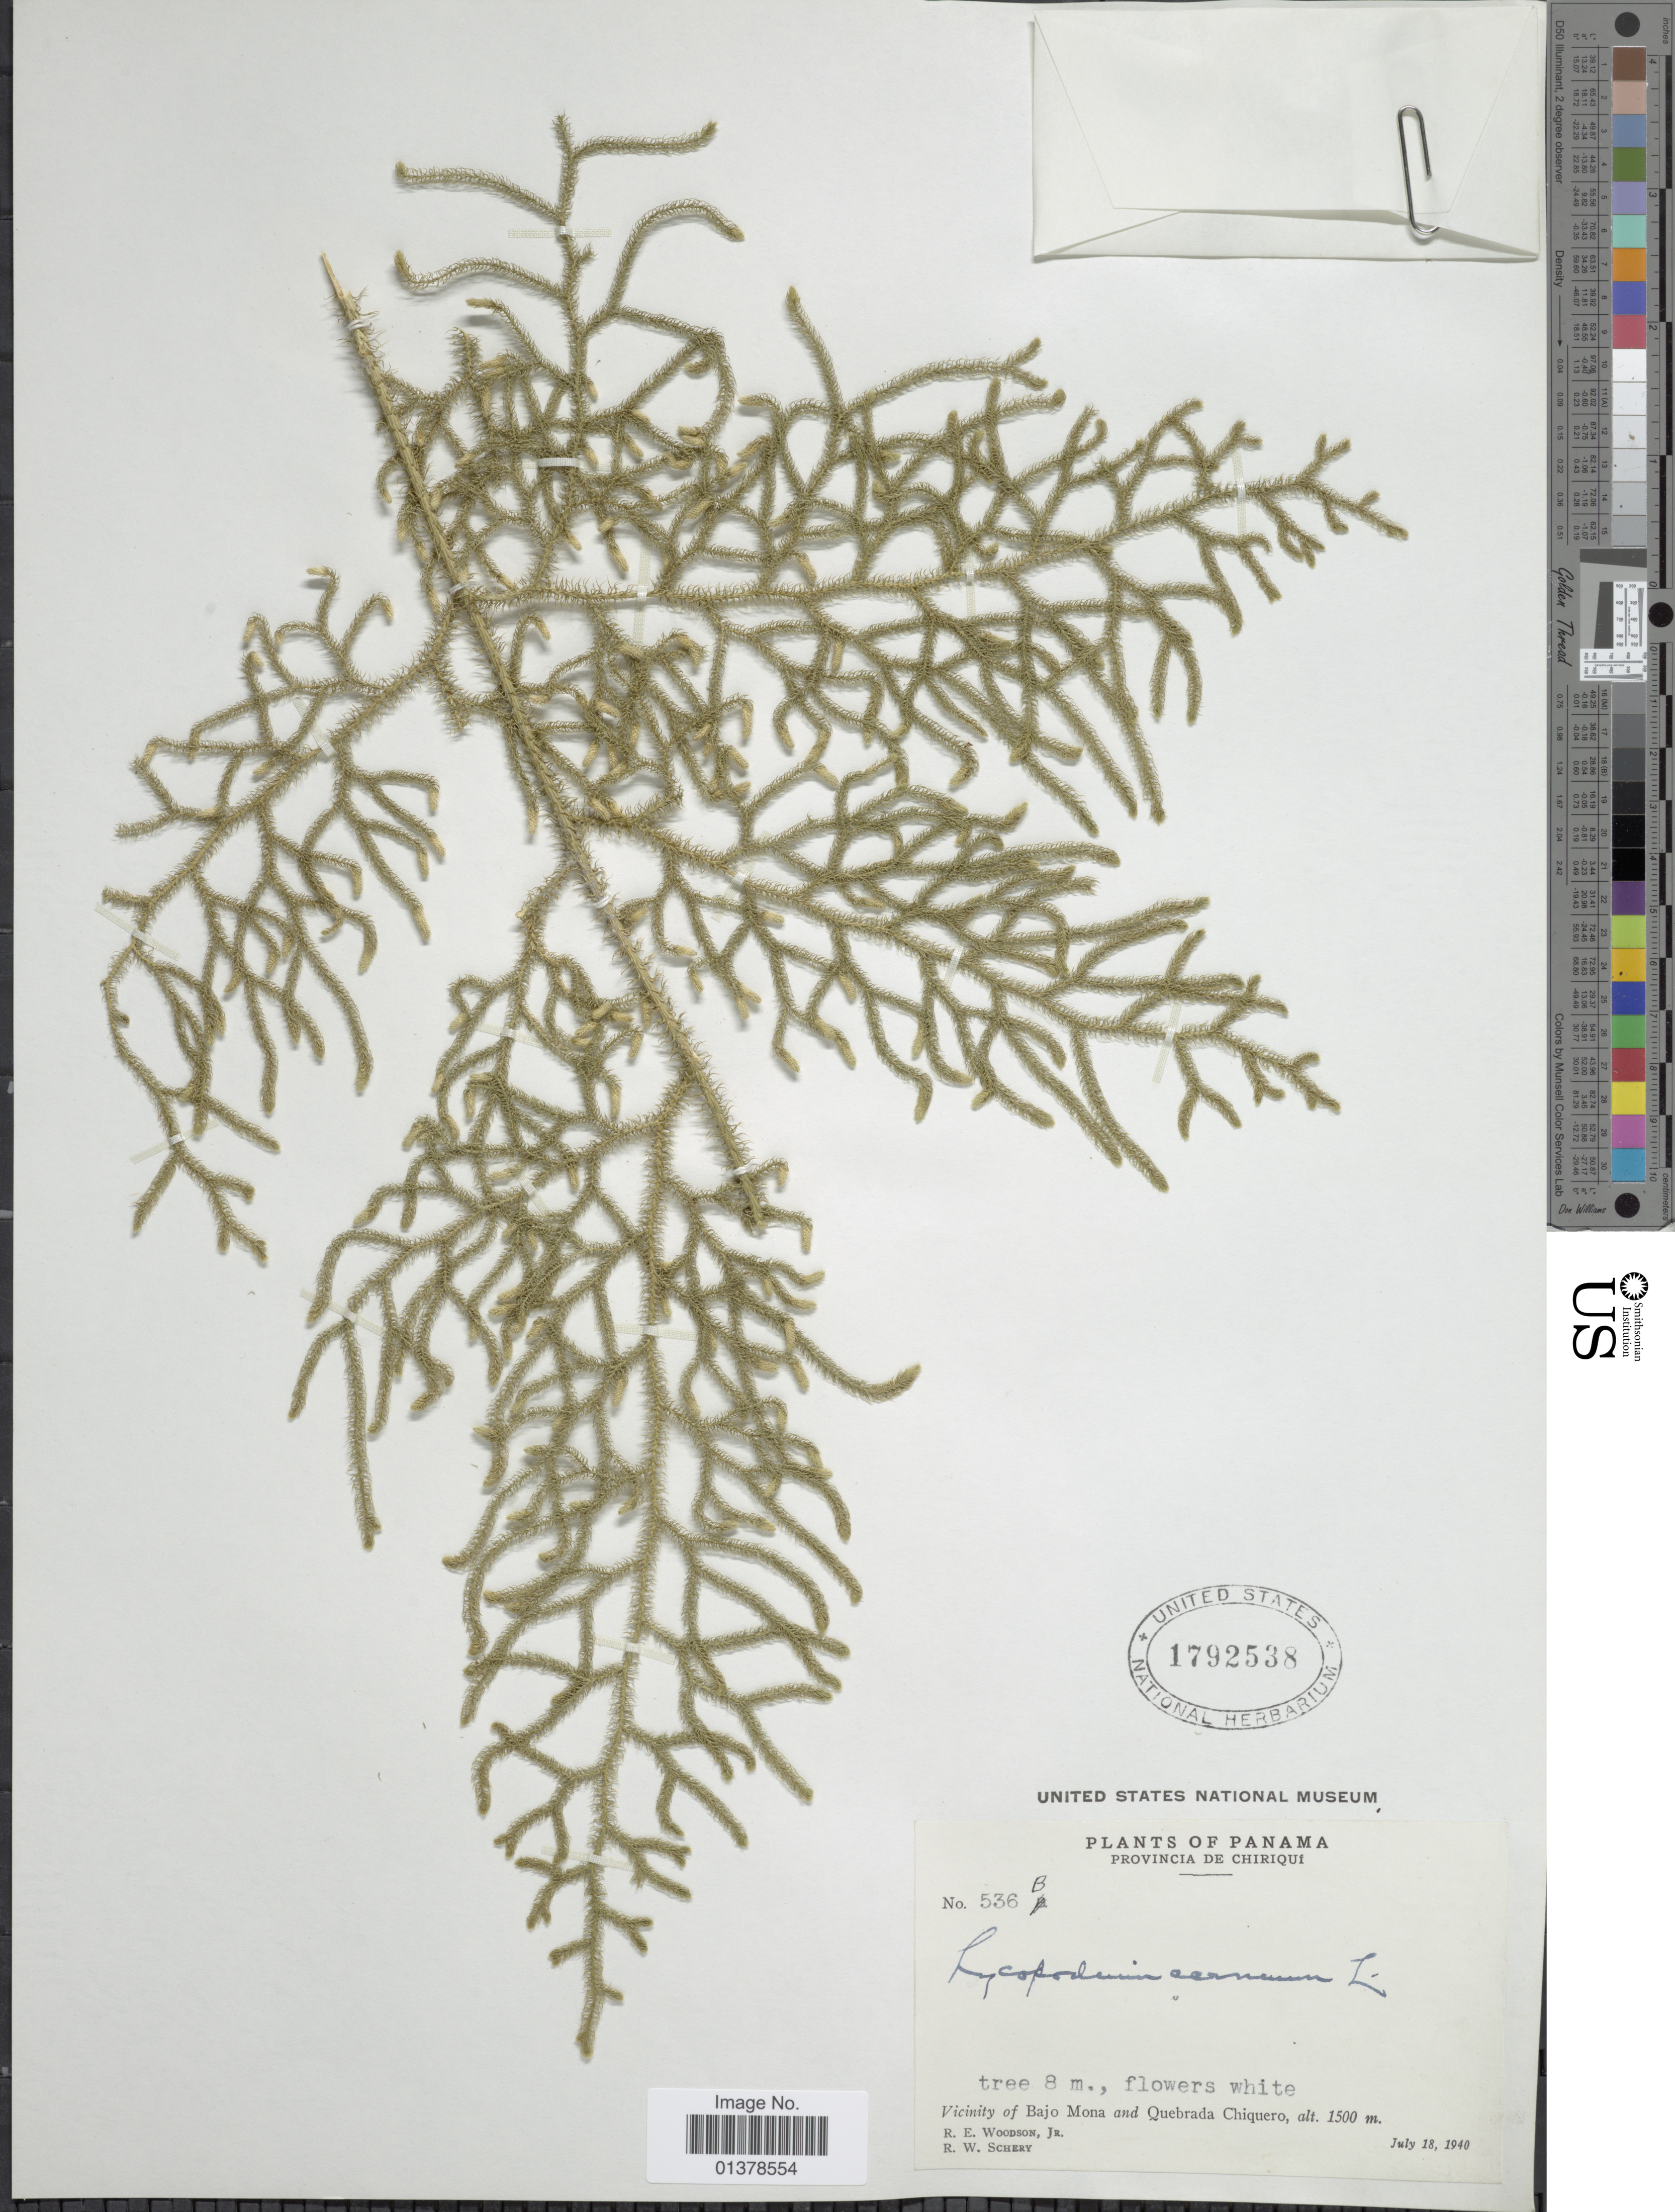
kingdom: Plantae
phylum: Tracheophyta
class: Lycopodiopsida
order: Lycopodiales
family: Lycopodiaceae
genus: Palhinhaea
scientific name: Palhinhaea cernua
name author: (L.) Vasc. & Franco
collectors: R. E. Woodson & R. W. Schery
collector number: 536B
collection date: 1940-07-18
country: Panama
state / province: Chiriqui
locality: Vicinity of Bajo Mona and Quebrada Chiquero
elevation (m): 1500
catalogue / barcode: US 1762538